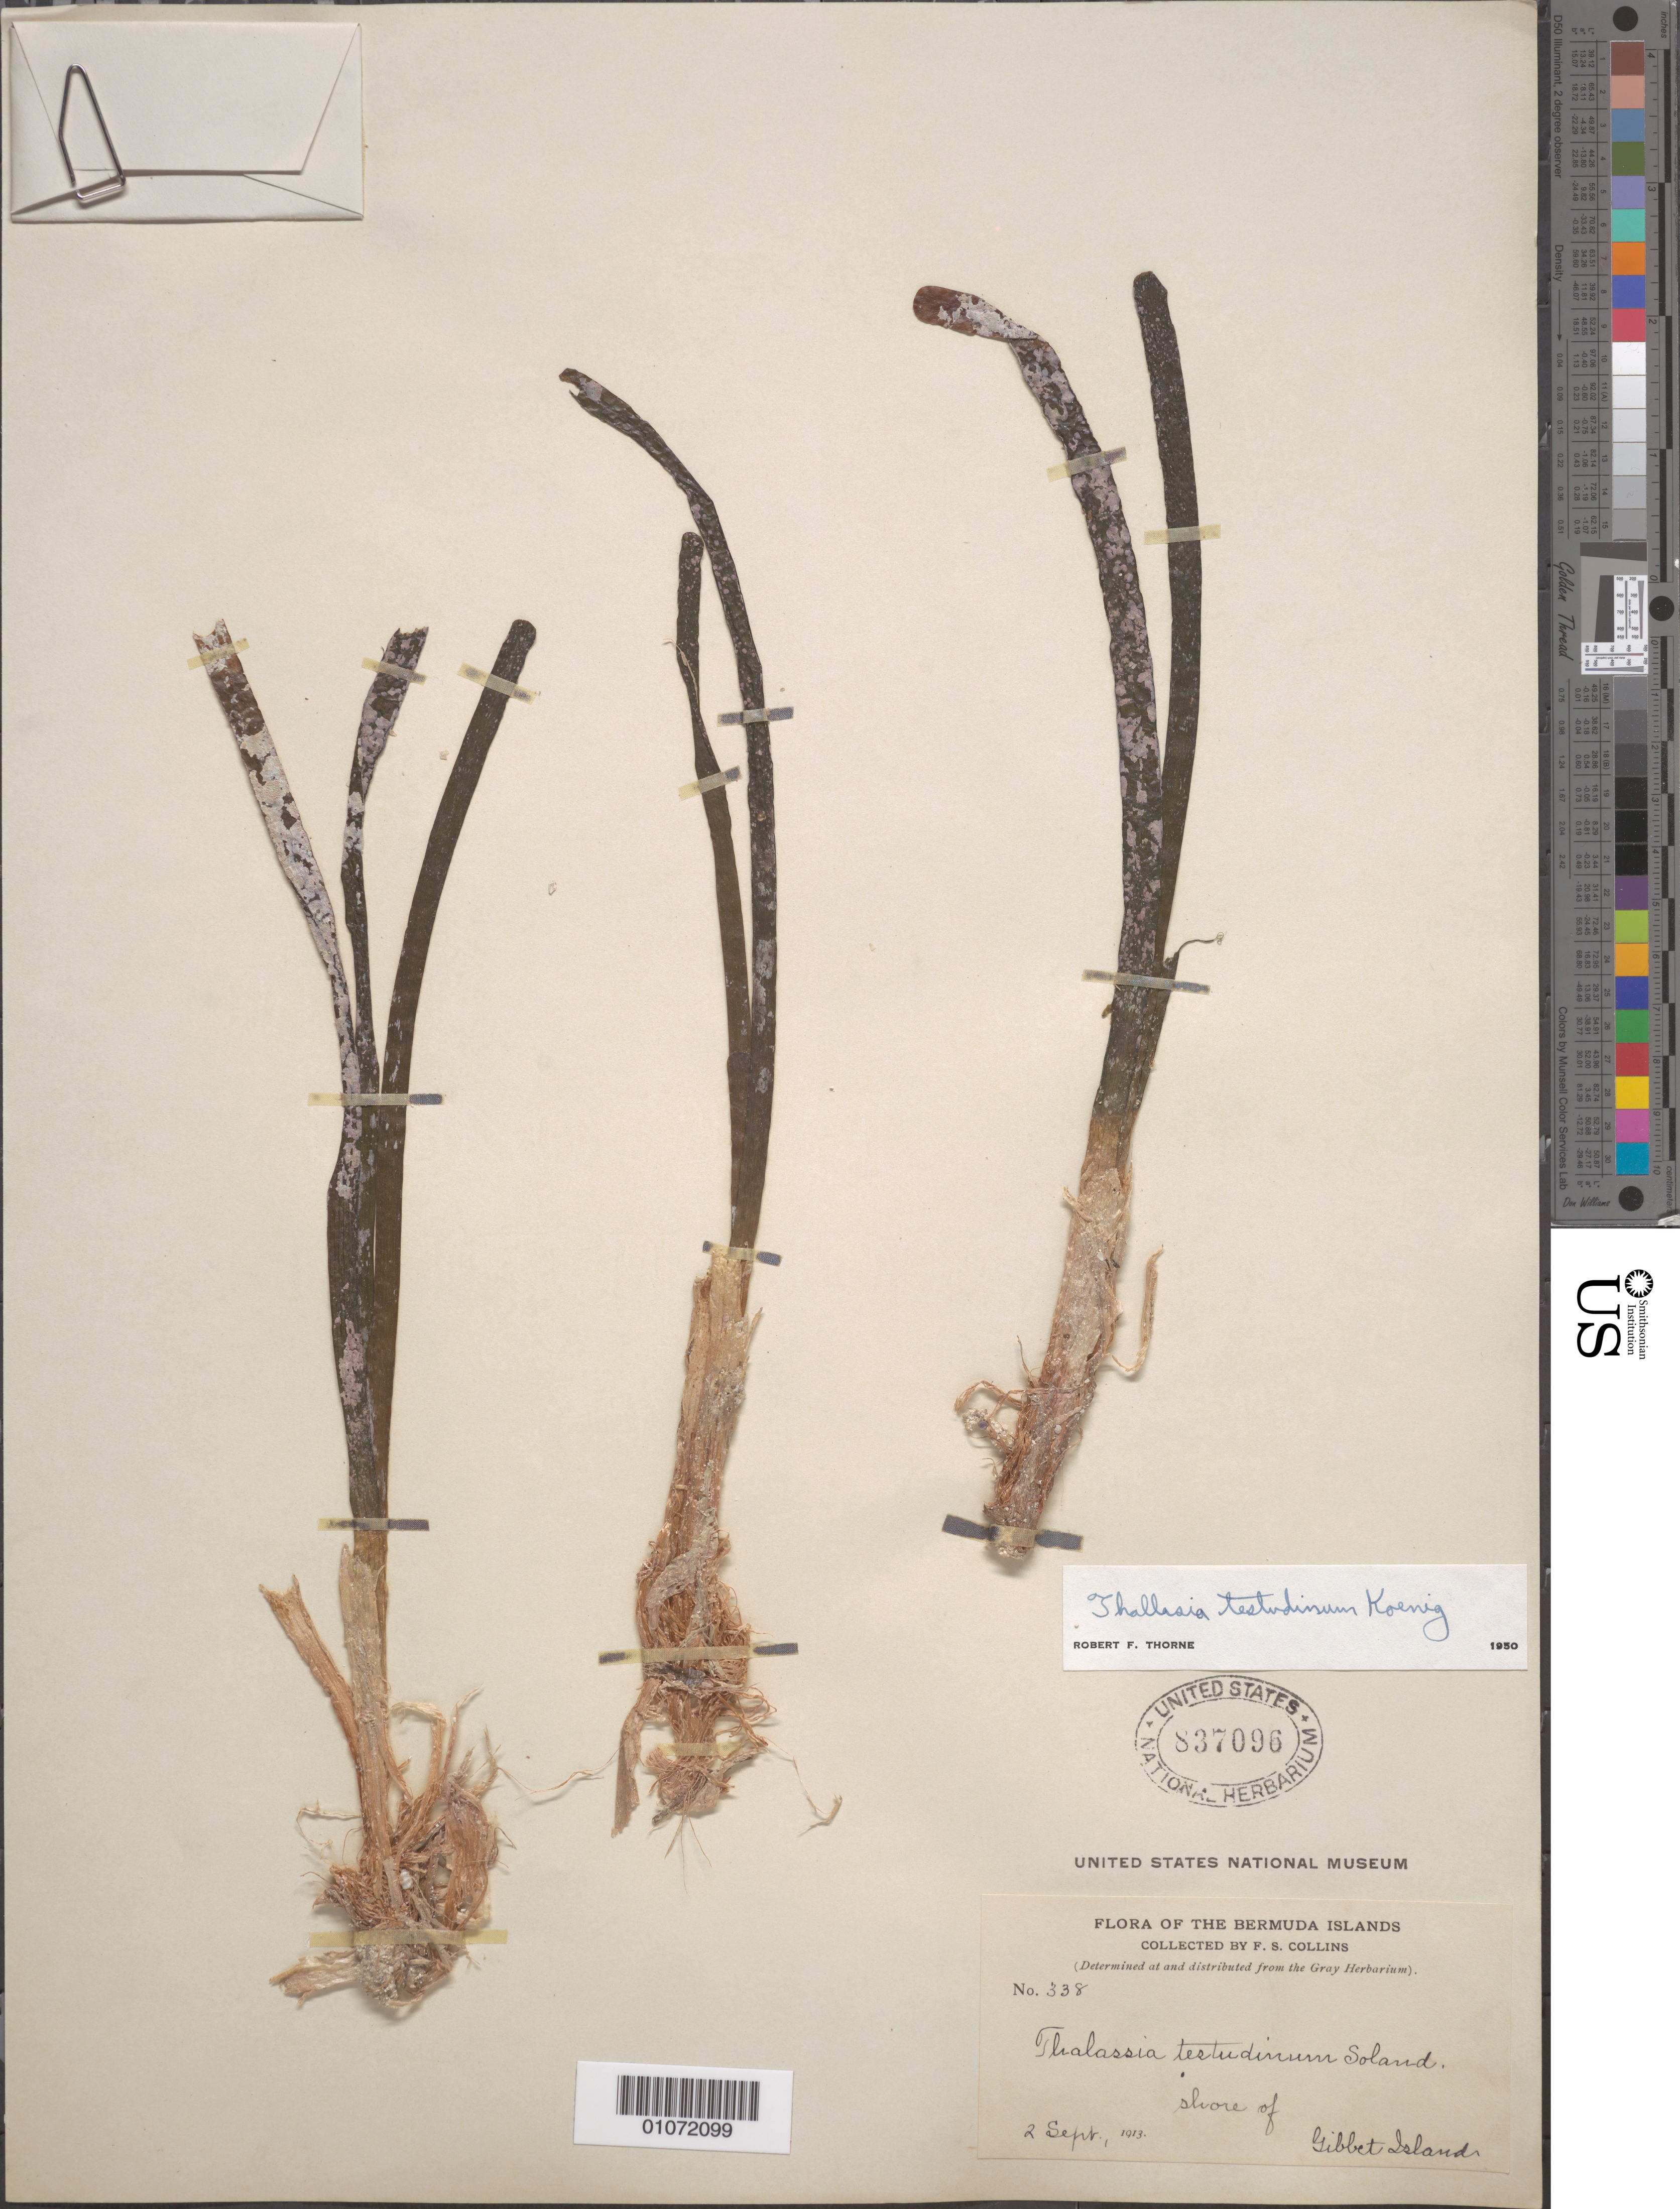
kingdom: Plantae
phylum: Tracheophyta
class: Liliopsida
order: Alismatales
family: Hydrocharitaceae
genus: Thalassia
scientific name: Thalassia testudinum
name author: Banks & Sol. ex K.D. Koenig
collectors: F. Collins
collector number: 338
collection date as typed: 02 Sep 1913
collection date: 1913-09-02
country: Bermuda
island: Bermuda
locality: shores of.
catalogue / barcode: US 837096